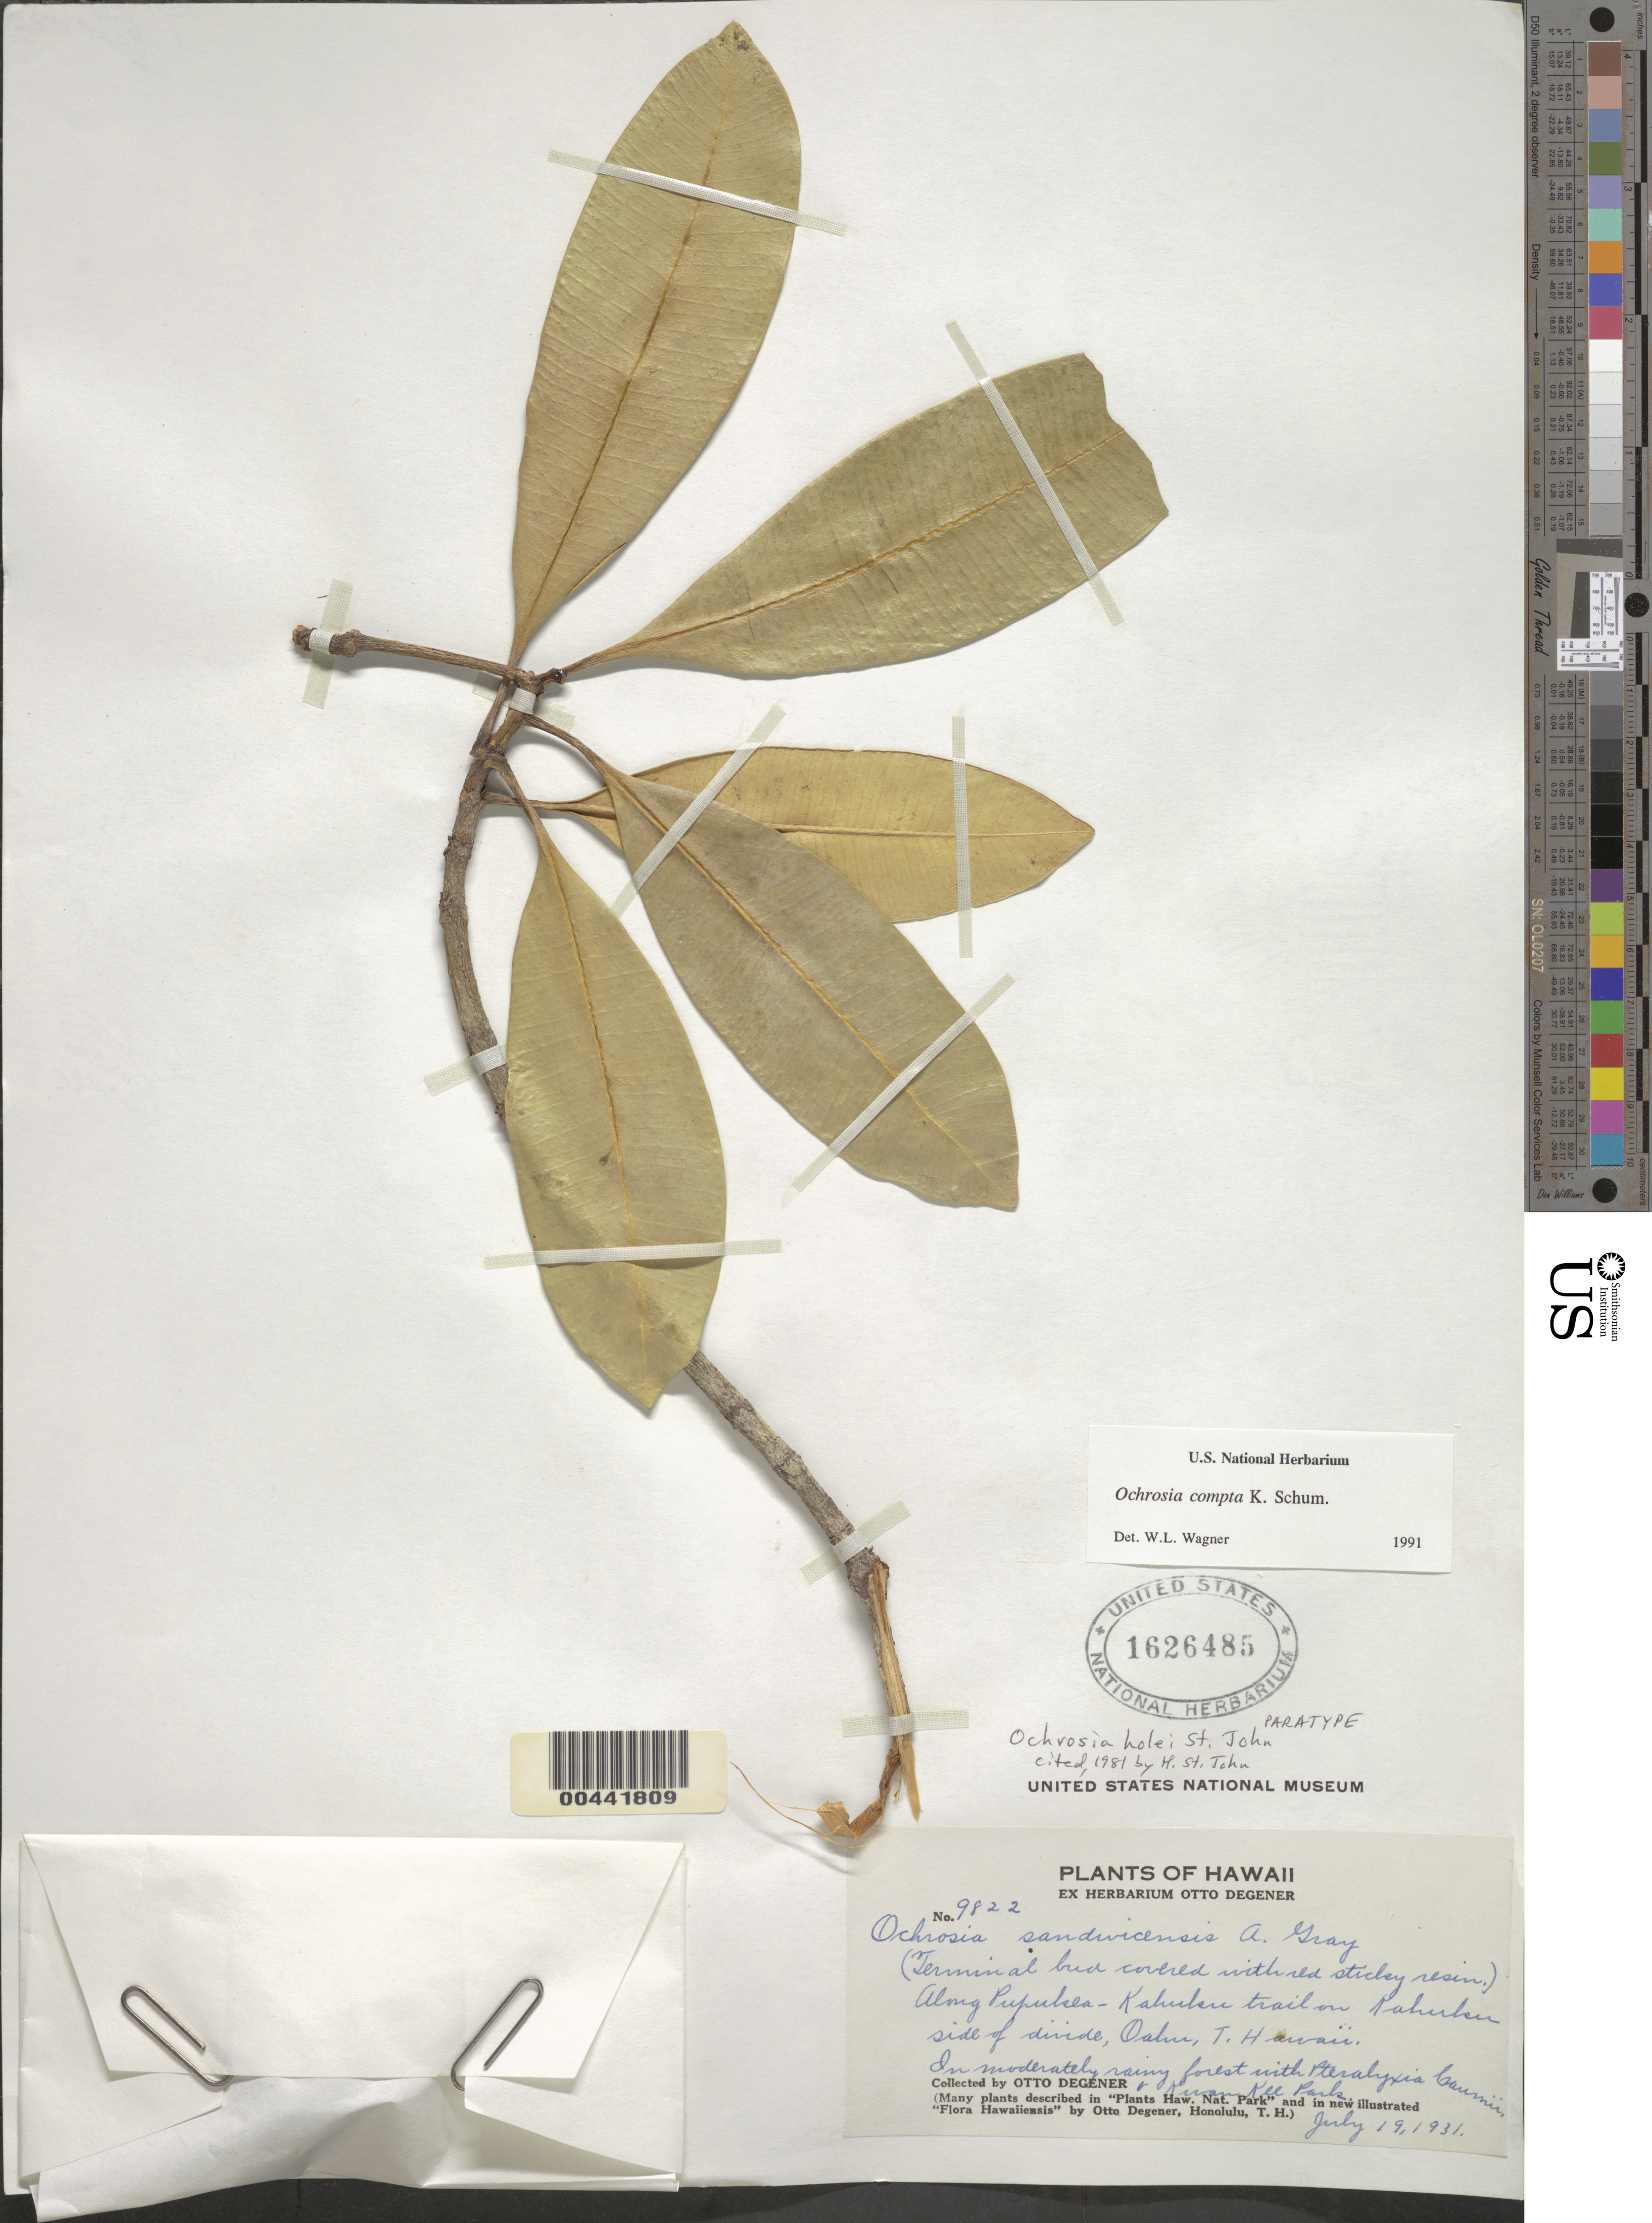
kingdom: Plantae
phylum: Tracheophyta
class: Magnoliopsida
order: Gentianales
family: Apocynaceae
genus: Ochrosia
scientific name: Ochrosia compta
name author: K. Schum.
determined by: Wagner, W. L., (BOT), Smithsonian Institution - National Museum of Natural History (UNITED STATES)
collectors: O. Degener & K. Park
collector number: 9822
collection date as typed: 19 Jul 193?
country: United States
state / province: Hawaii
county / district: Honolulu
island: Oahu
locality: Along Pupukea-Kahuku trail on Kahu[ku?] side of divide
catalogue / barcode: US 1626485